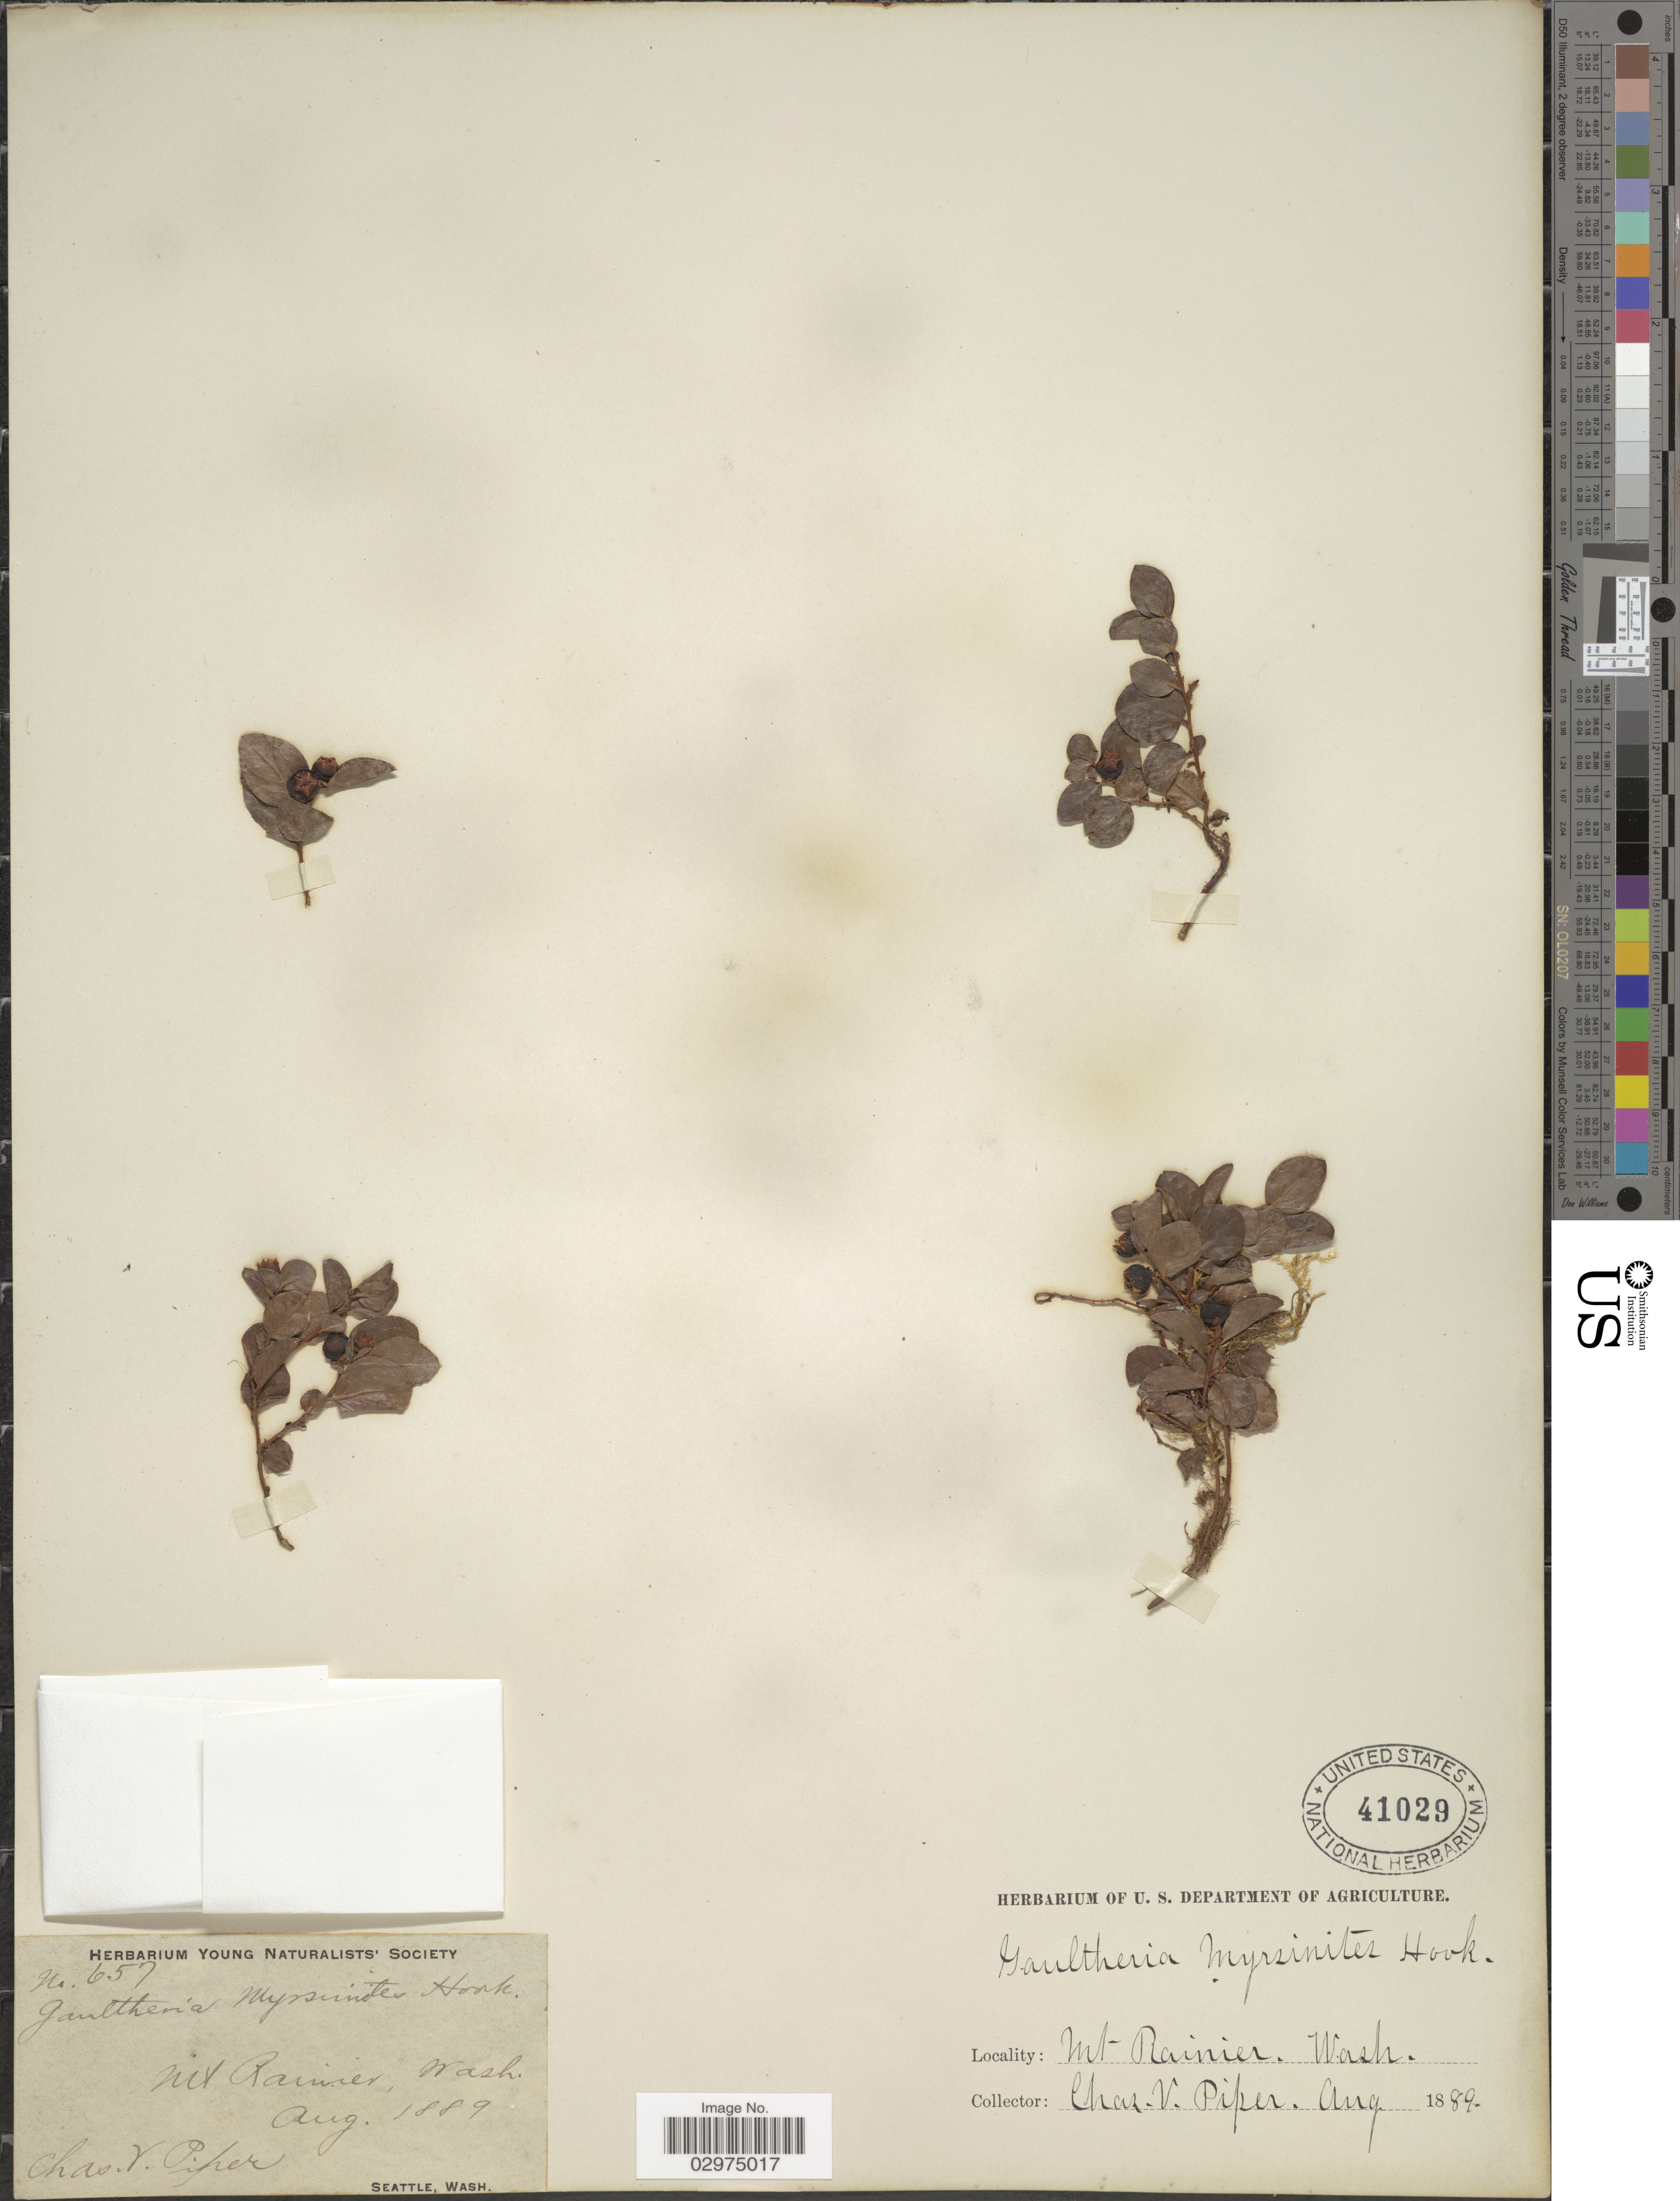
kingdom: Plantae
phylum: Tracheophyta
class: Magnoliopsida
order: Ericales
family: Ericaceae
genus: Gaultheria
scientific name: Gaultheria humifusa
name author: (Graham) Rydb.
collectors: C. V. Piper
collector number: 657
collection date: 1889-08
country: United States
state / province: Washington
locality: Mt. Rainier.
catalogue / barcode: US 41029